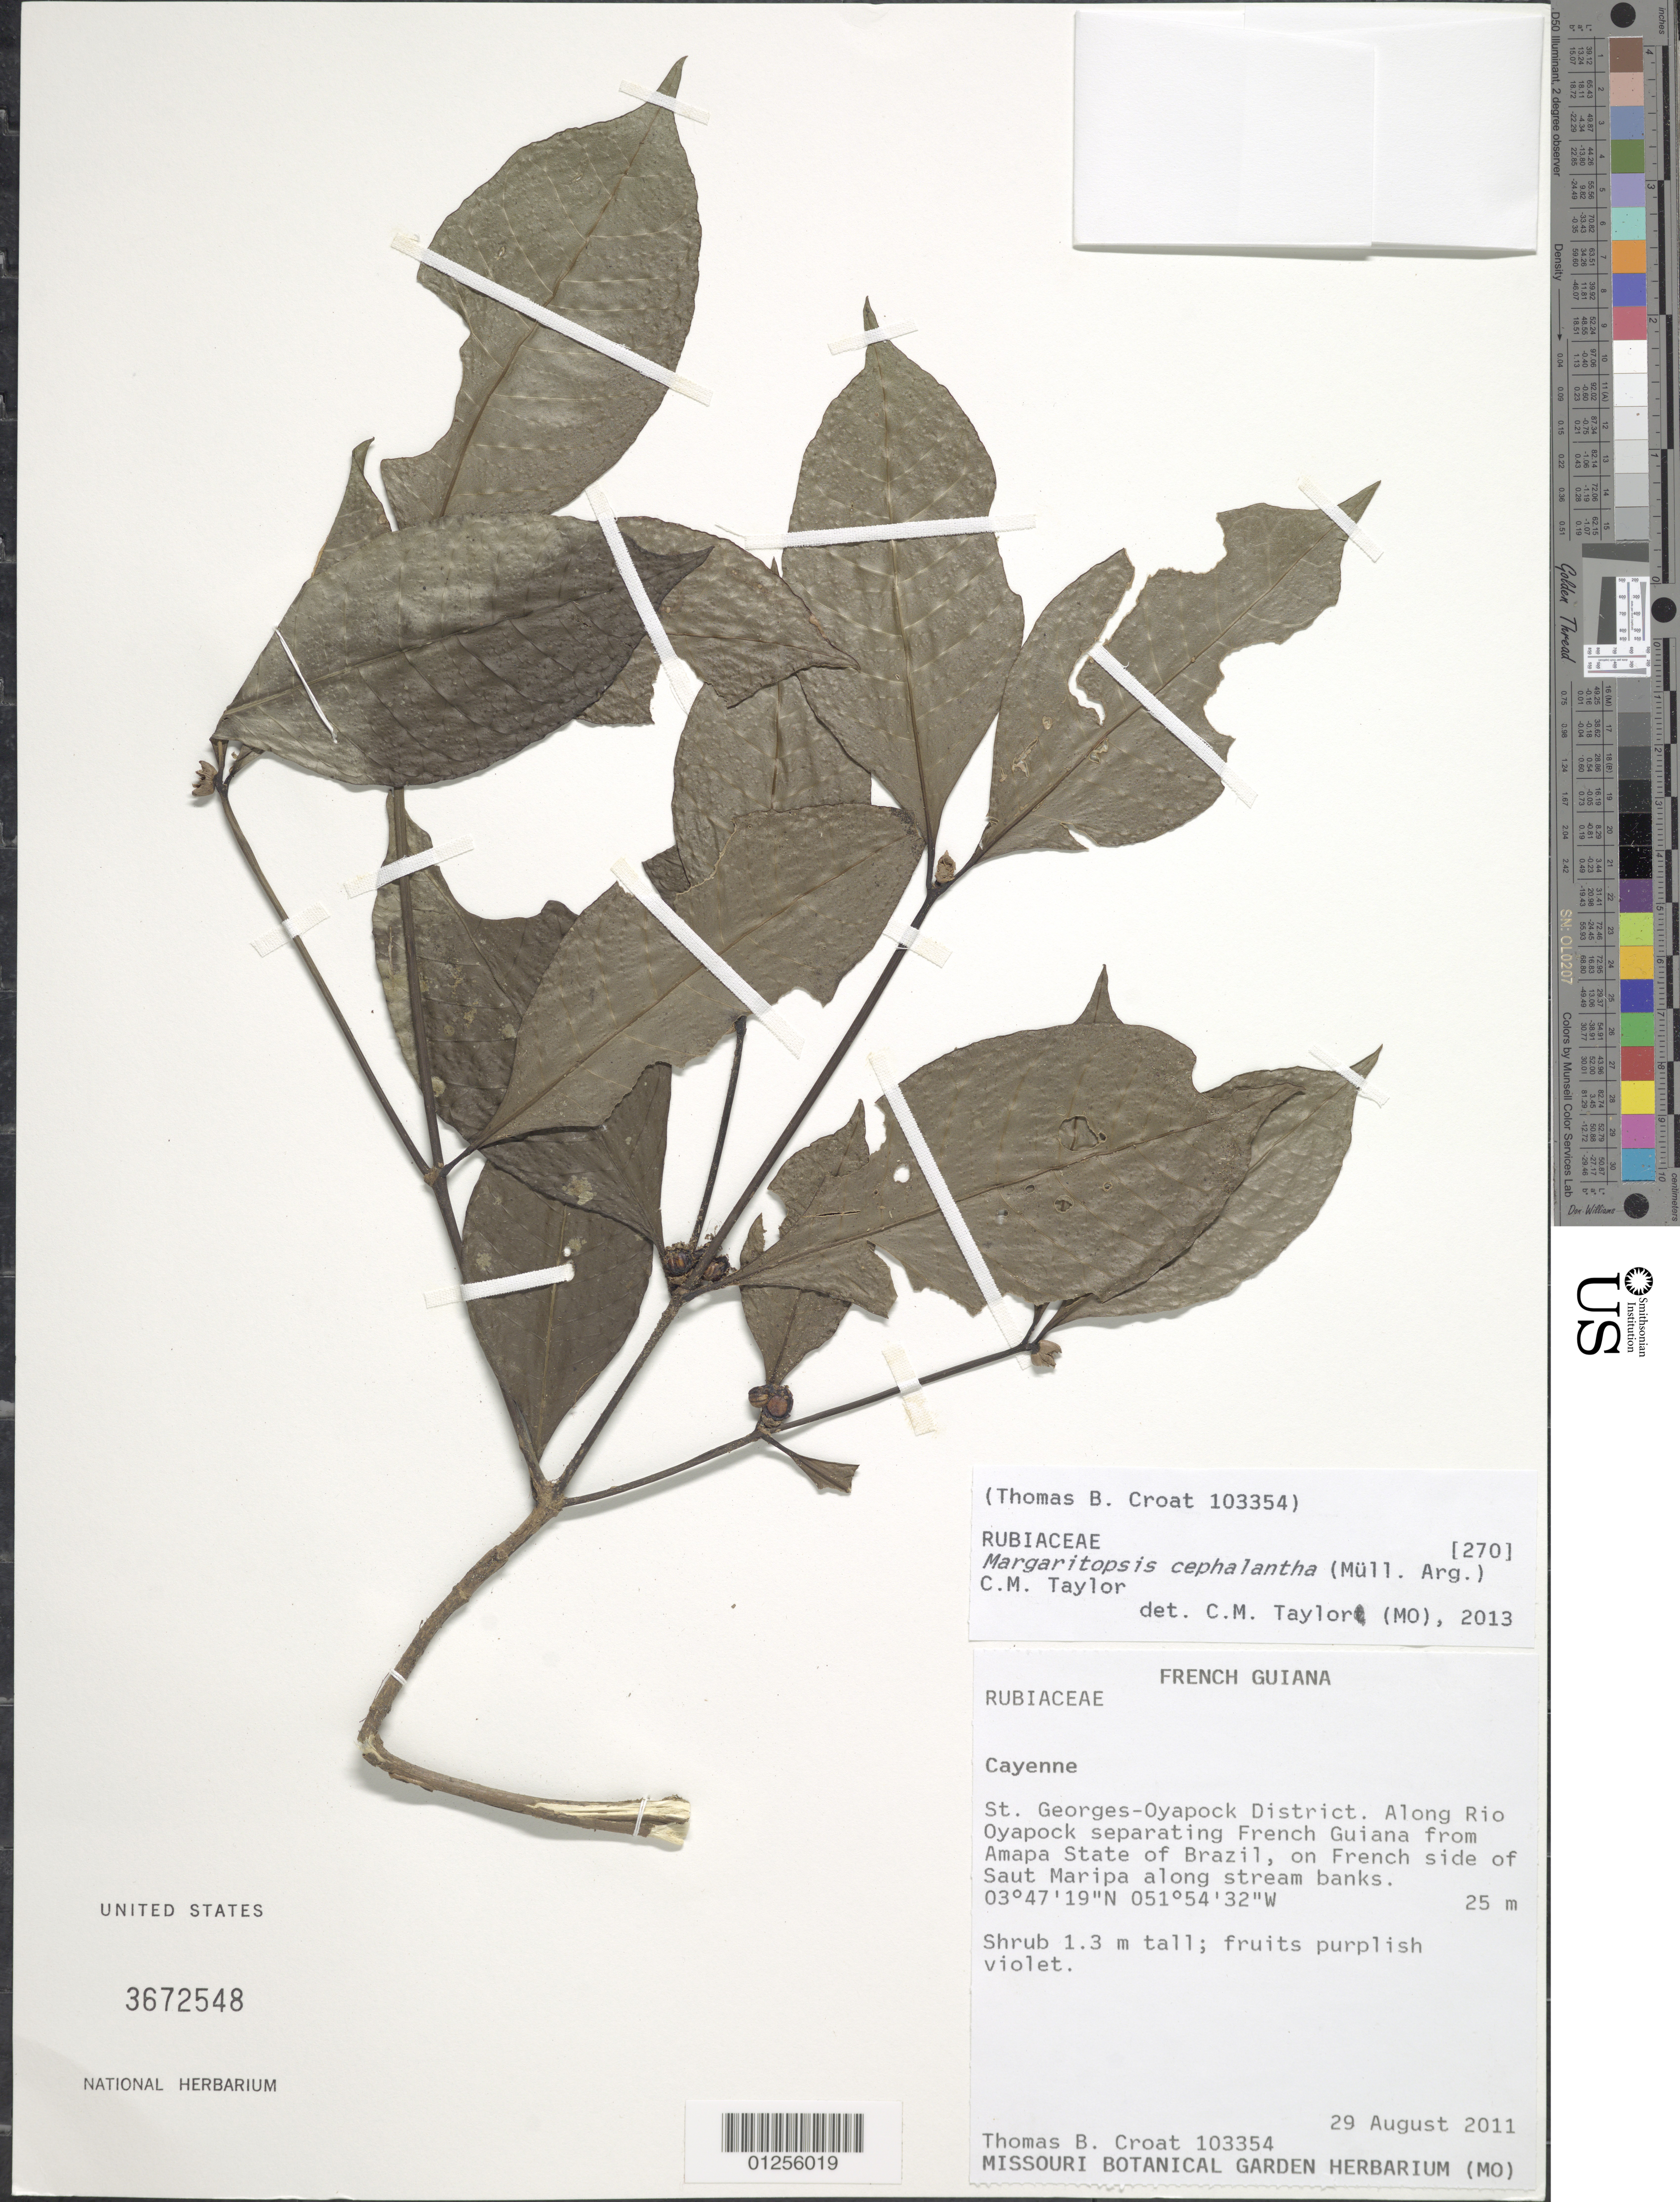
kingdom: Plantae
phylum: Tracheophyta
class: Magnoliopsida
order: Gentianales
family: Rubiaceae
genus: Margaritopsis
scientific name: Margaritopsis cephalantha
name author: (Müll. Arg.) C.M. Taylor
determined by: Taylor, C.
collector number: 103354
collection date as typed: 29 August 2011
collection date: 2011-08-29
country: French Guiana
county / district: St. Georges-Oyapock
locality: along Rio Oyapock separating French Guiana from Amapa State of Brazil, on French side of Saut Maripa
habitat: Along stream banks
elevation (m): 25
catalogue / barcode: US 3672548